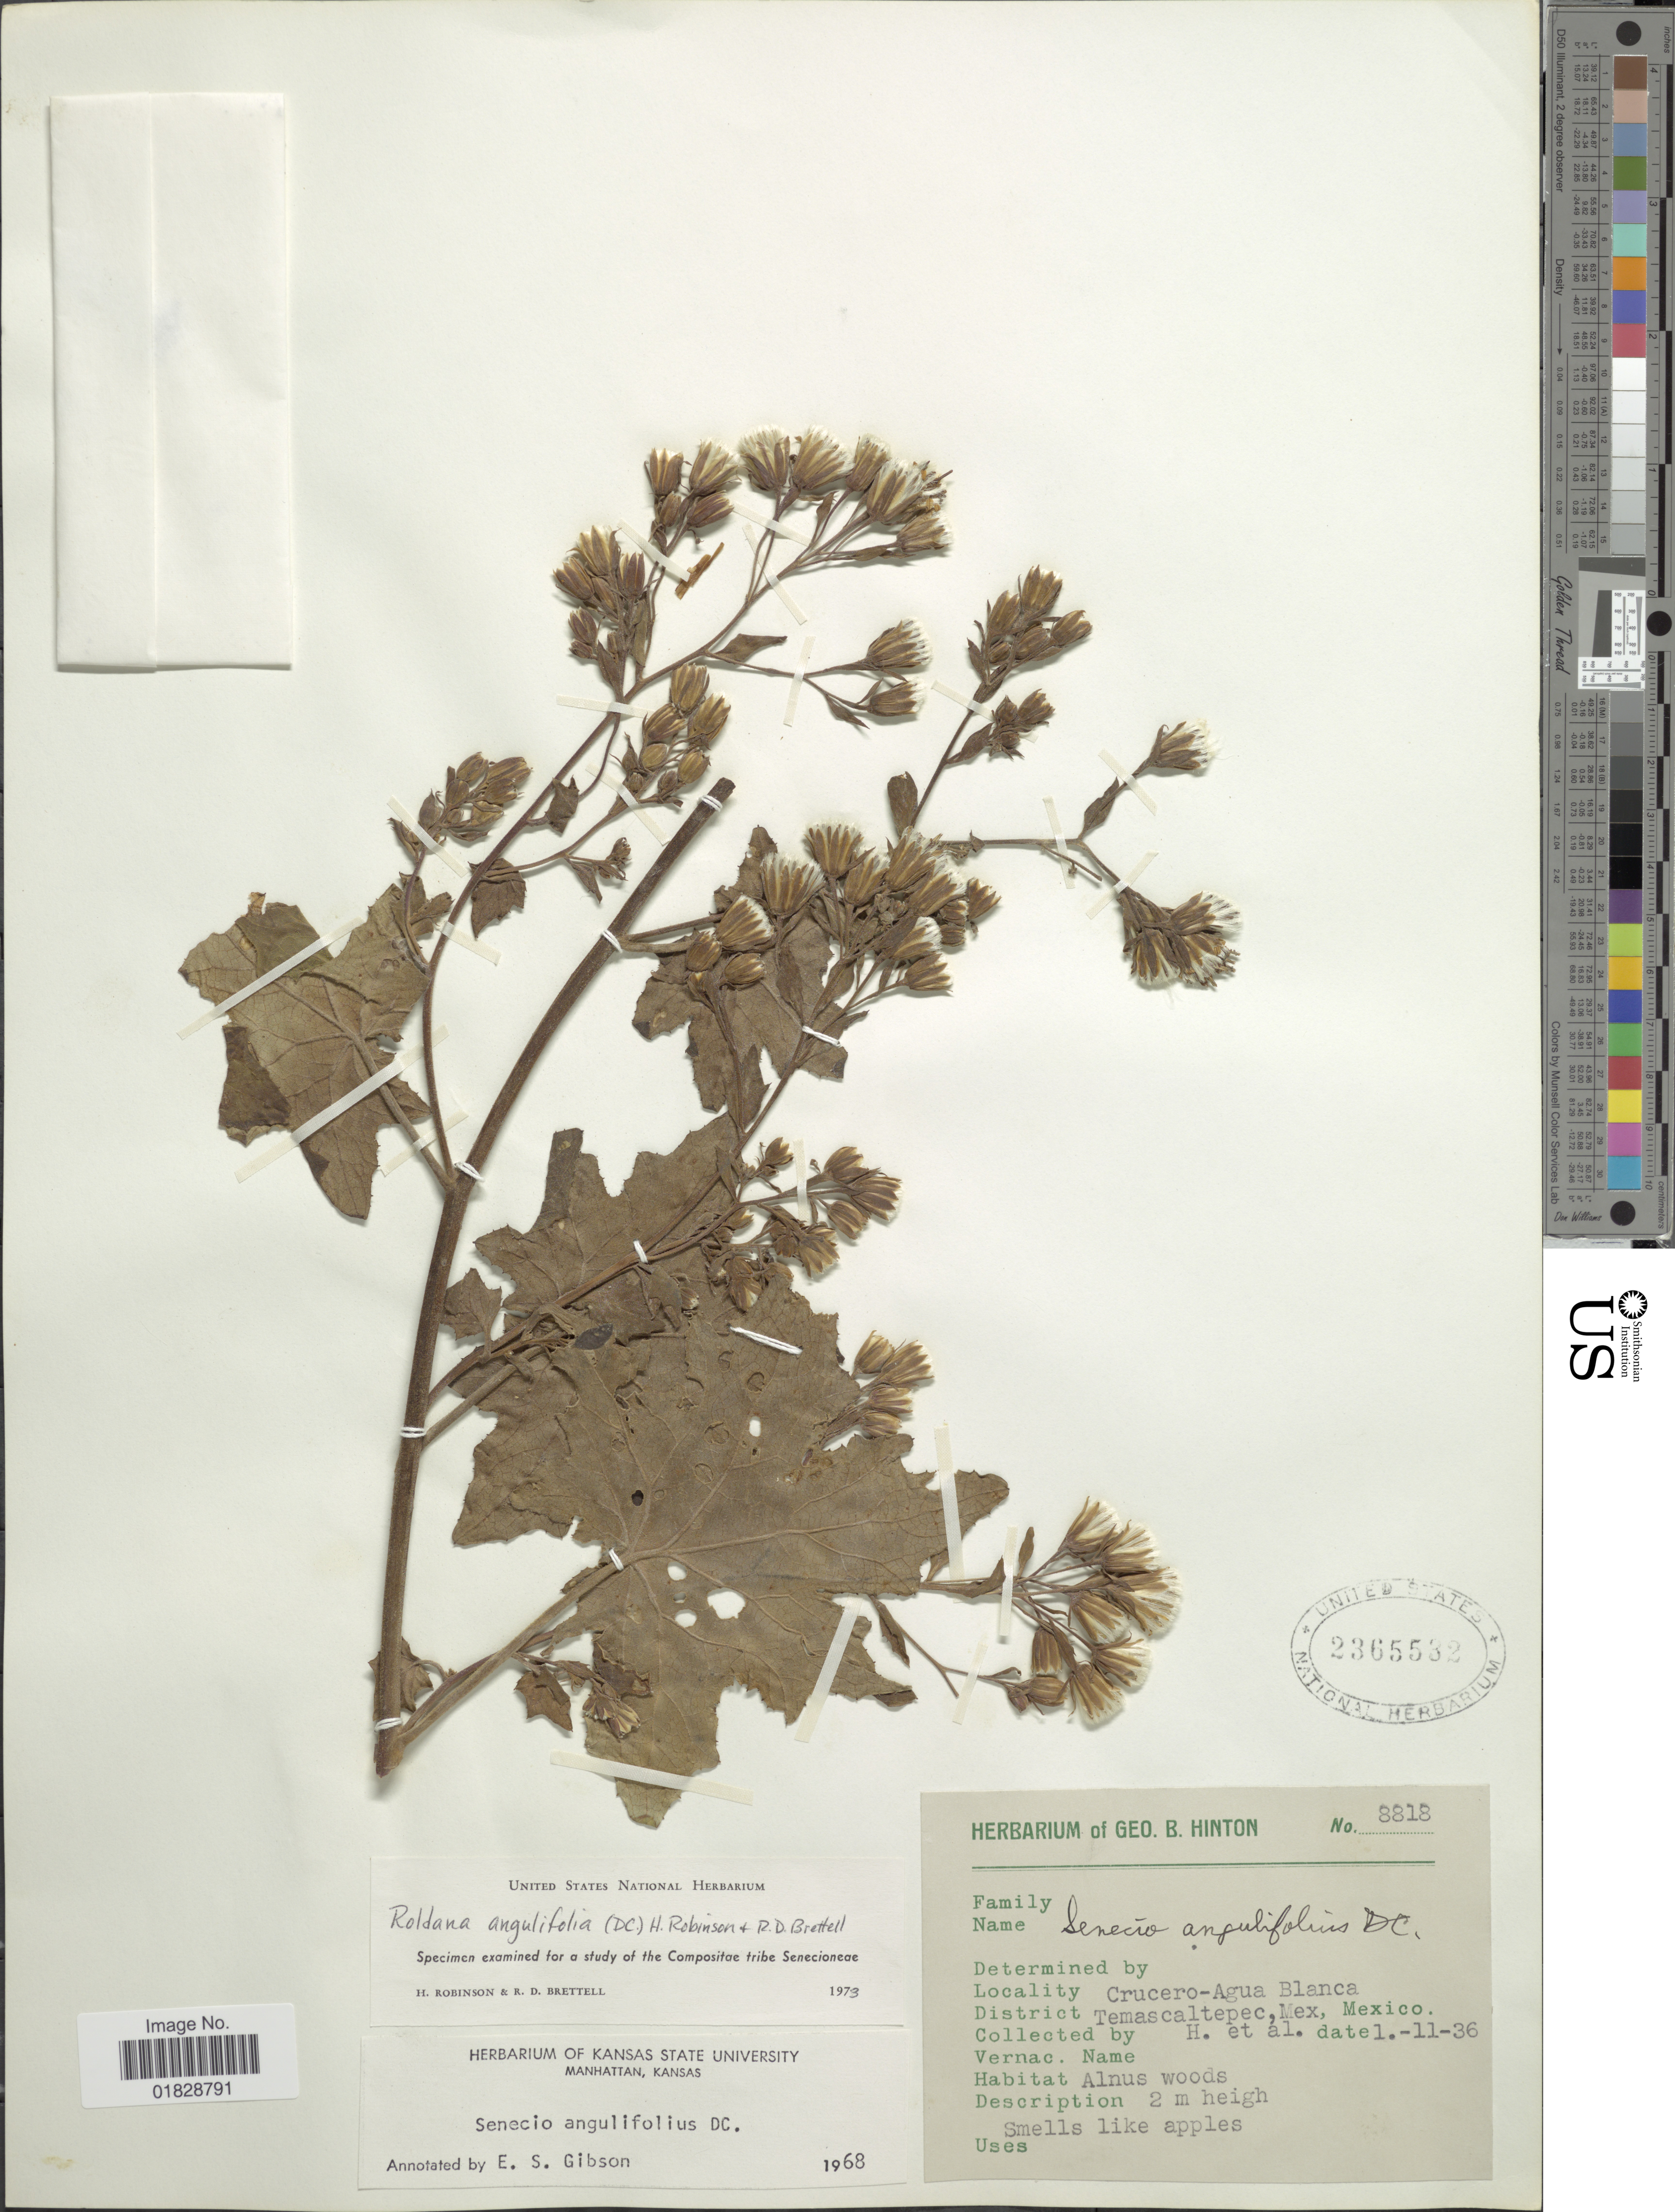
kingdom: Plantae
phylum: Tracheophyta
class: Magnoliopsida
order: Asterales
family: Asteraceae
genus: Roldana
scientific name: Roldana angulifolia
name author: (DC.) H. Rob. & Brettell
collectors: G. B. Hinton & et al.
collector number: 8818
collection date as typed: Transcribed d/m/y: 11/1/36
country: Mexico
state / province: México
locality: Crucero-Agua Blanca. District Temascaltepec, Mex., Mexico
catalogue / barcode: US 2365532